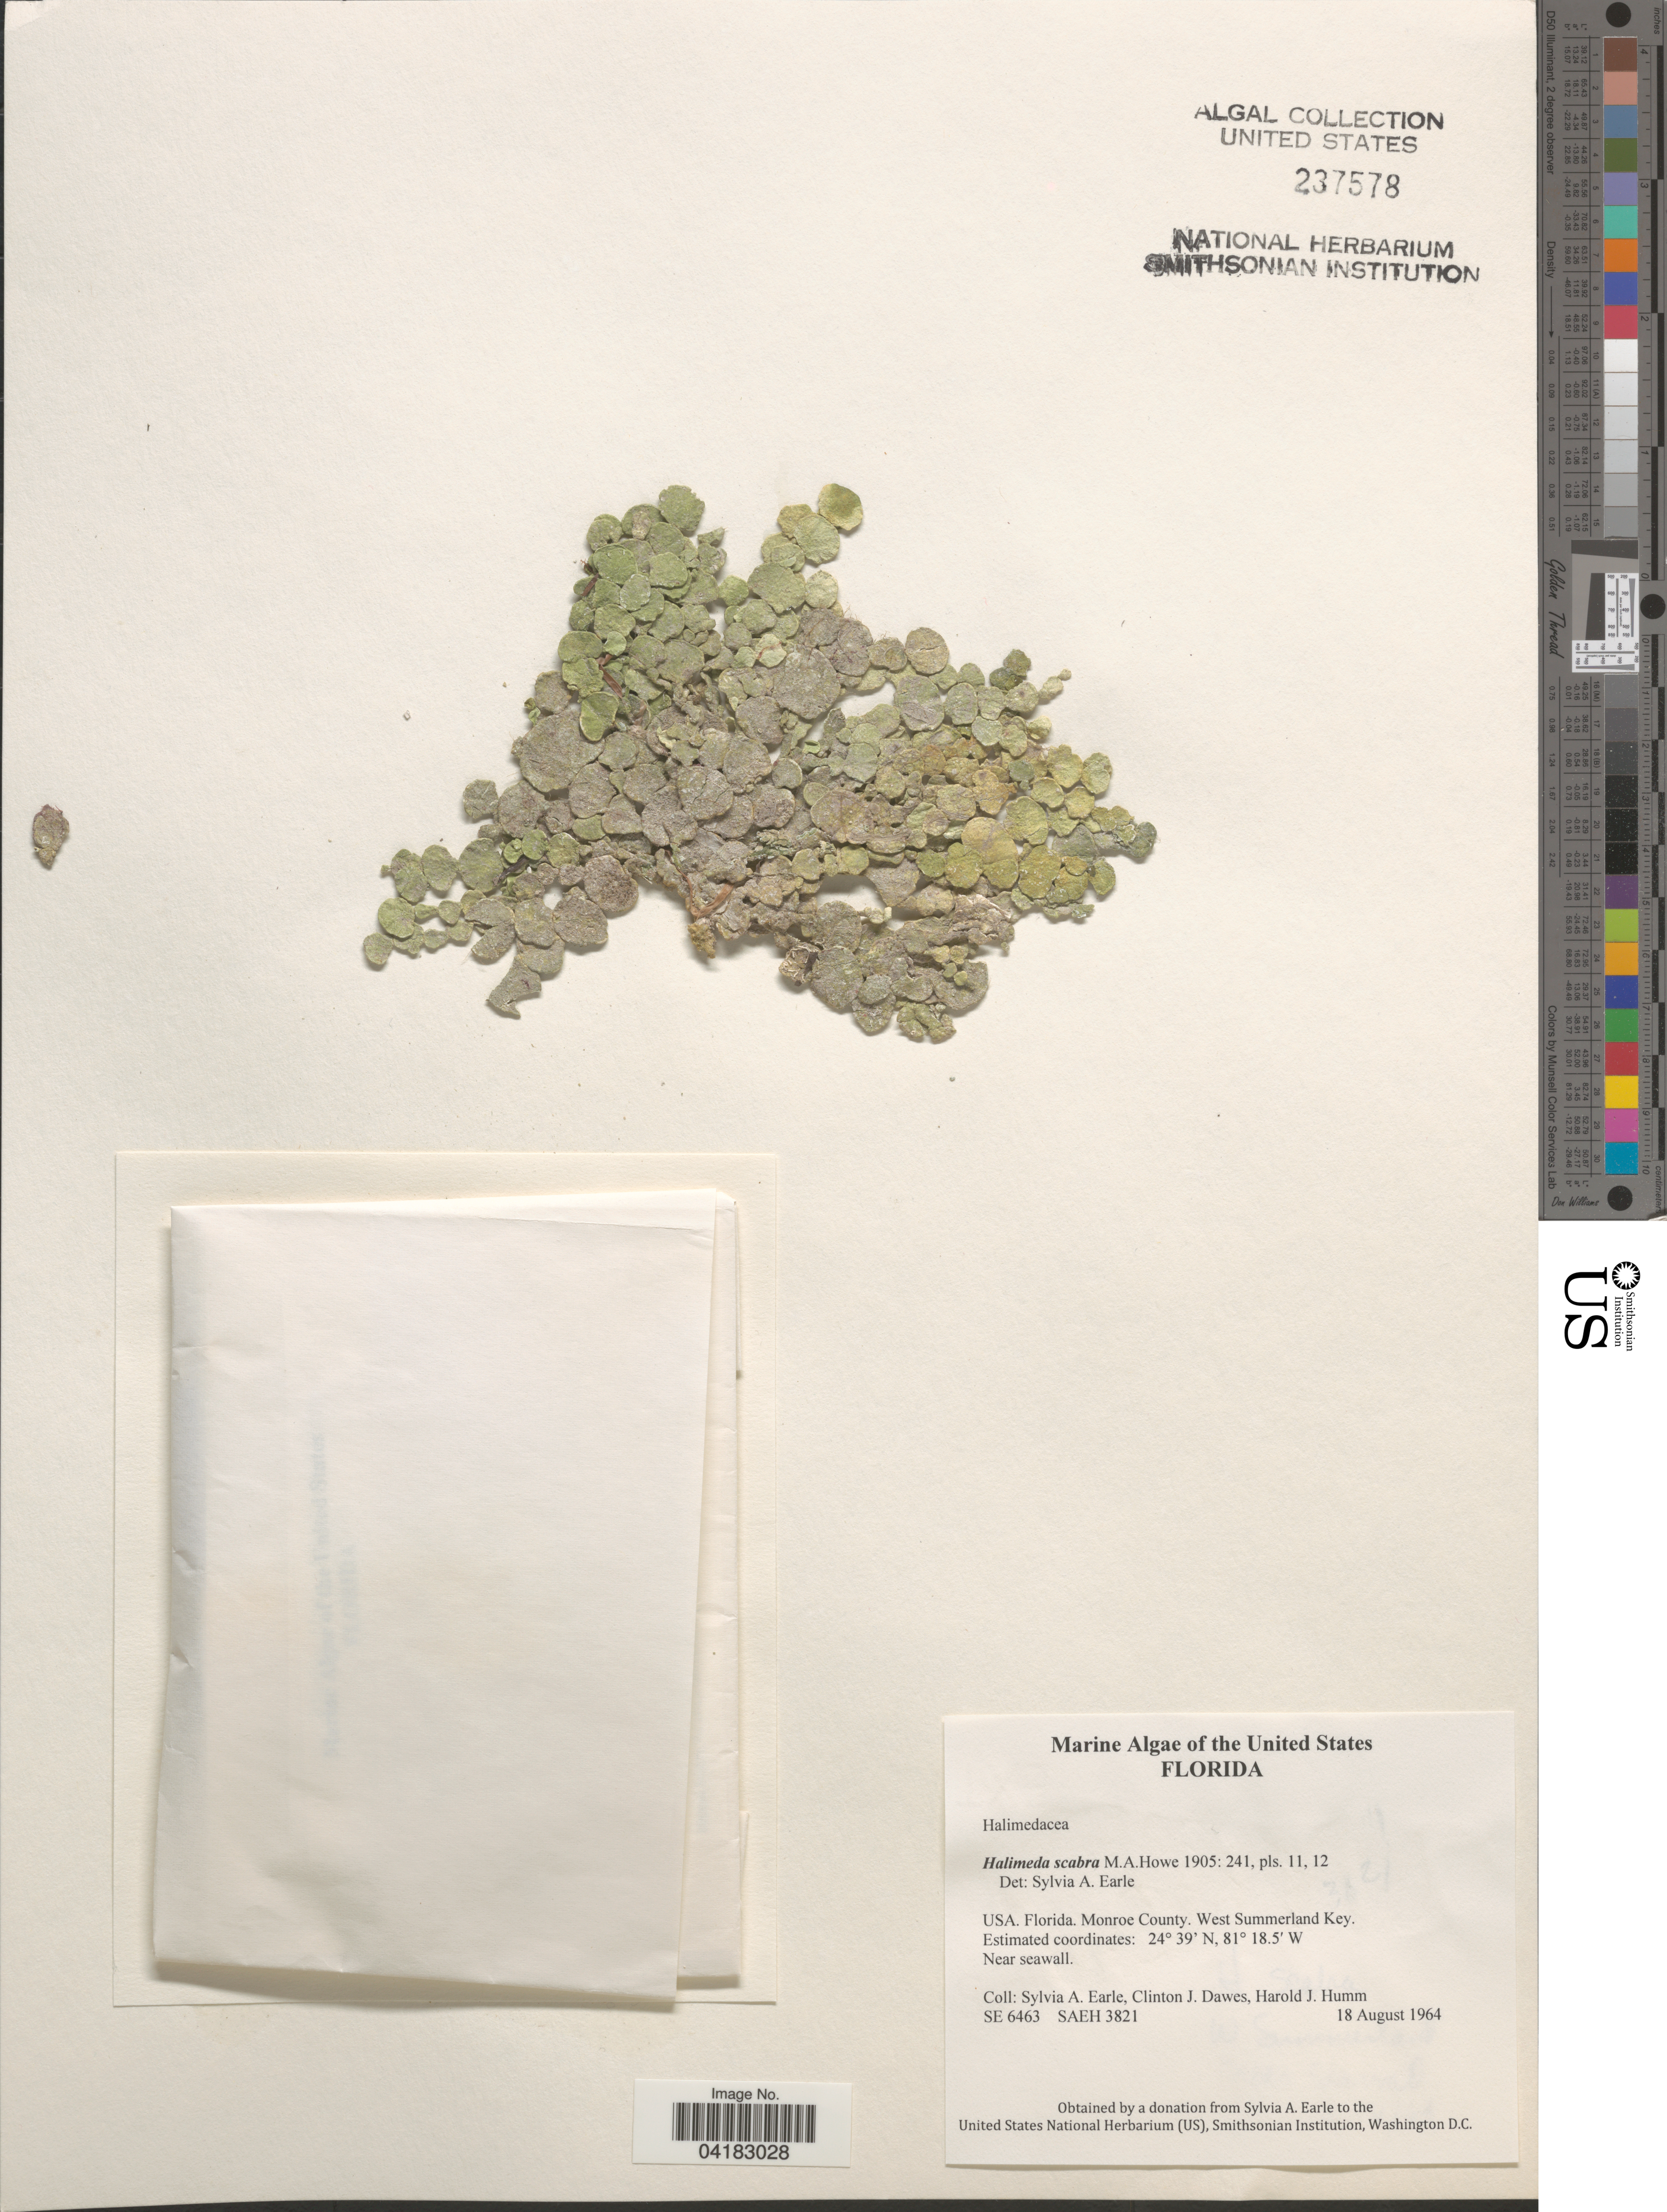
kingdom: Plantae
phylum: Chlorophyta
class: Ulvophyceae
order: Bryopsidales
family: Halimedaceae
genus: Halimeda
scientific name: Halimeda scabra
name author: M. Howe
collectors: S. A. Earle, C. Dawes & H. J. Humm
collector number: SE6463/SAEH3821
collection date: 1964-08-18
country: United States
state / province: Florida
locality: Monroe County. West Summerland Key. Near seawall.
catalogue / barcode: US 237578